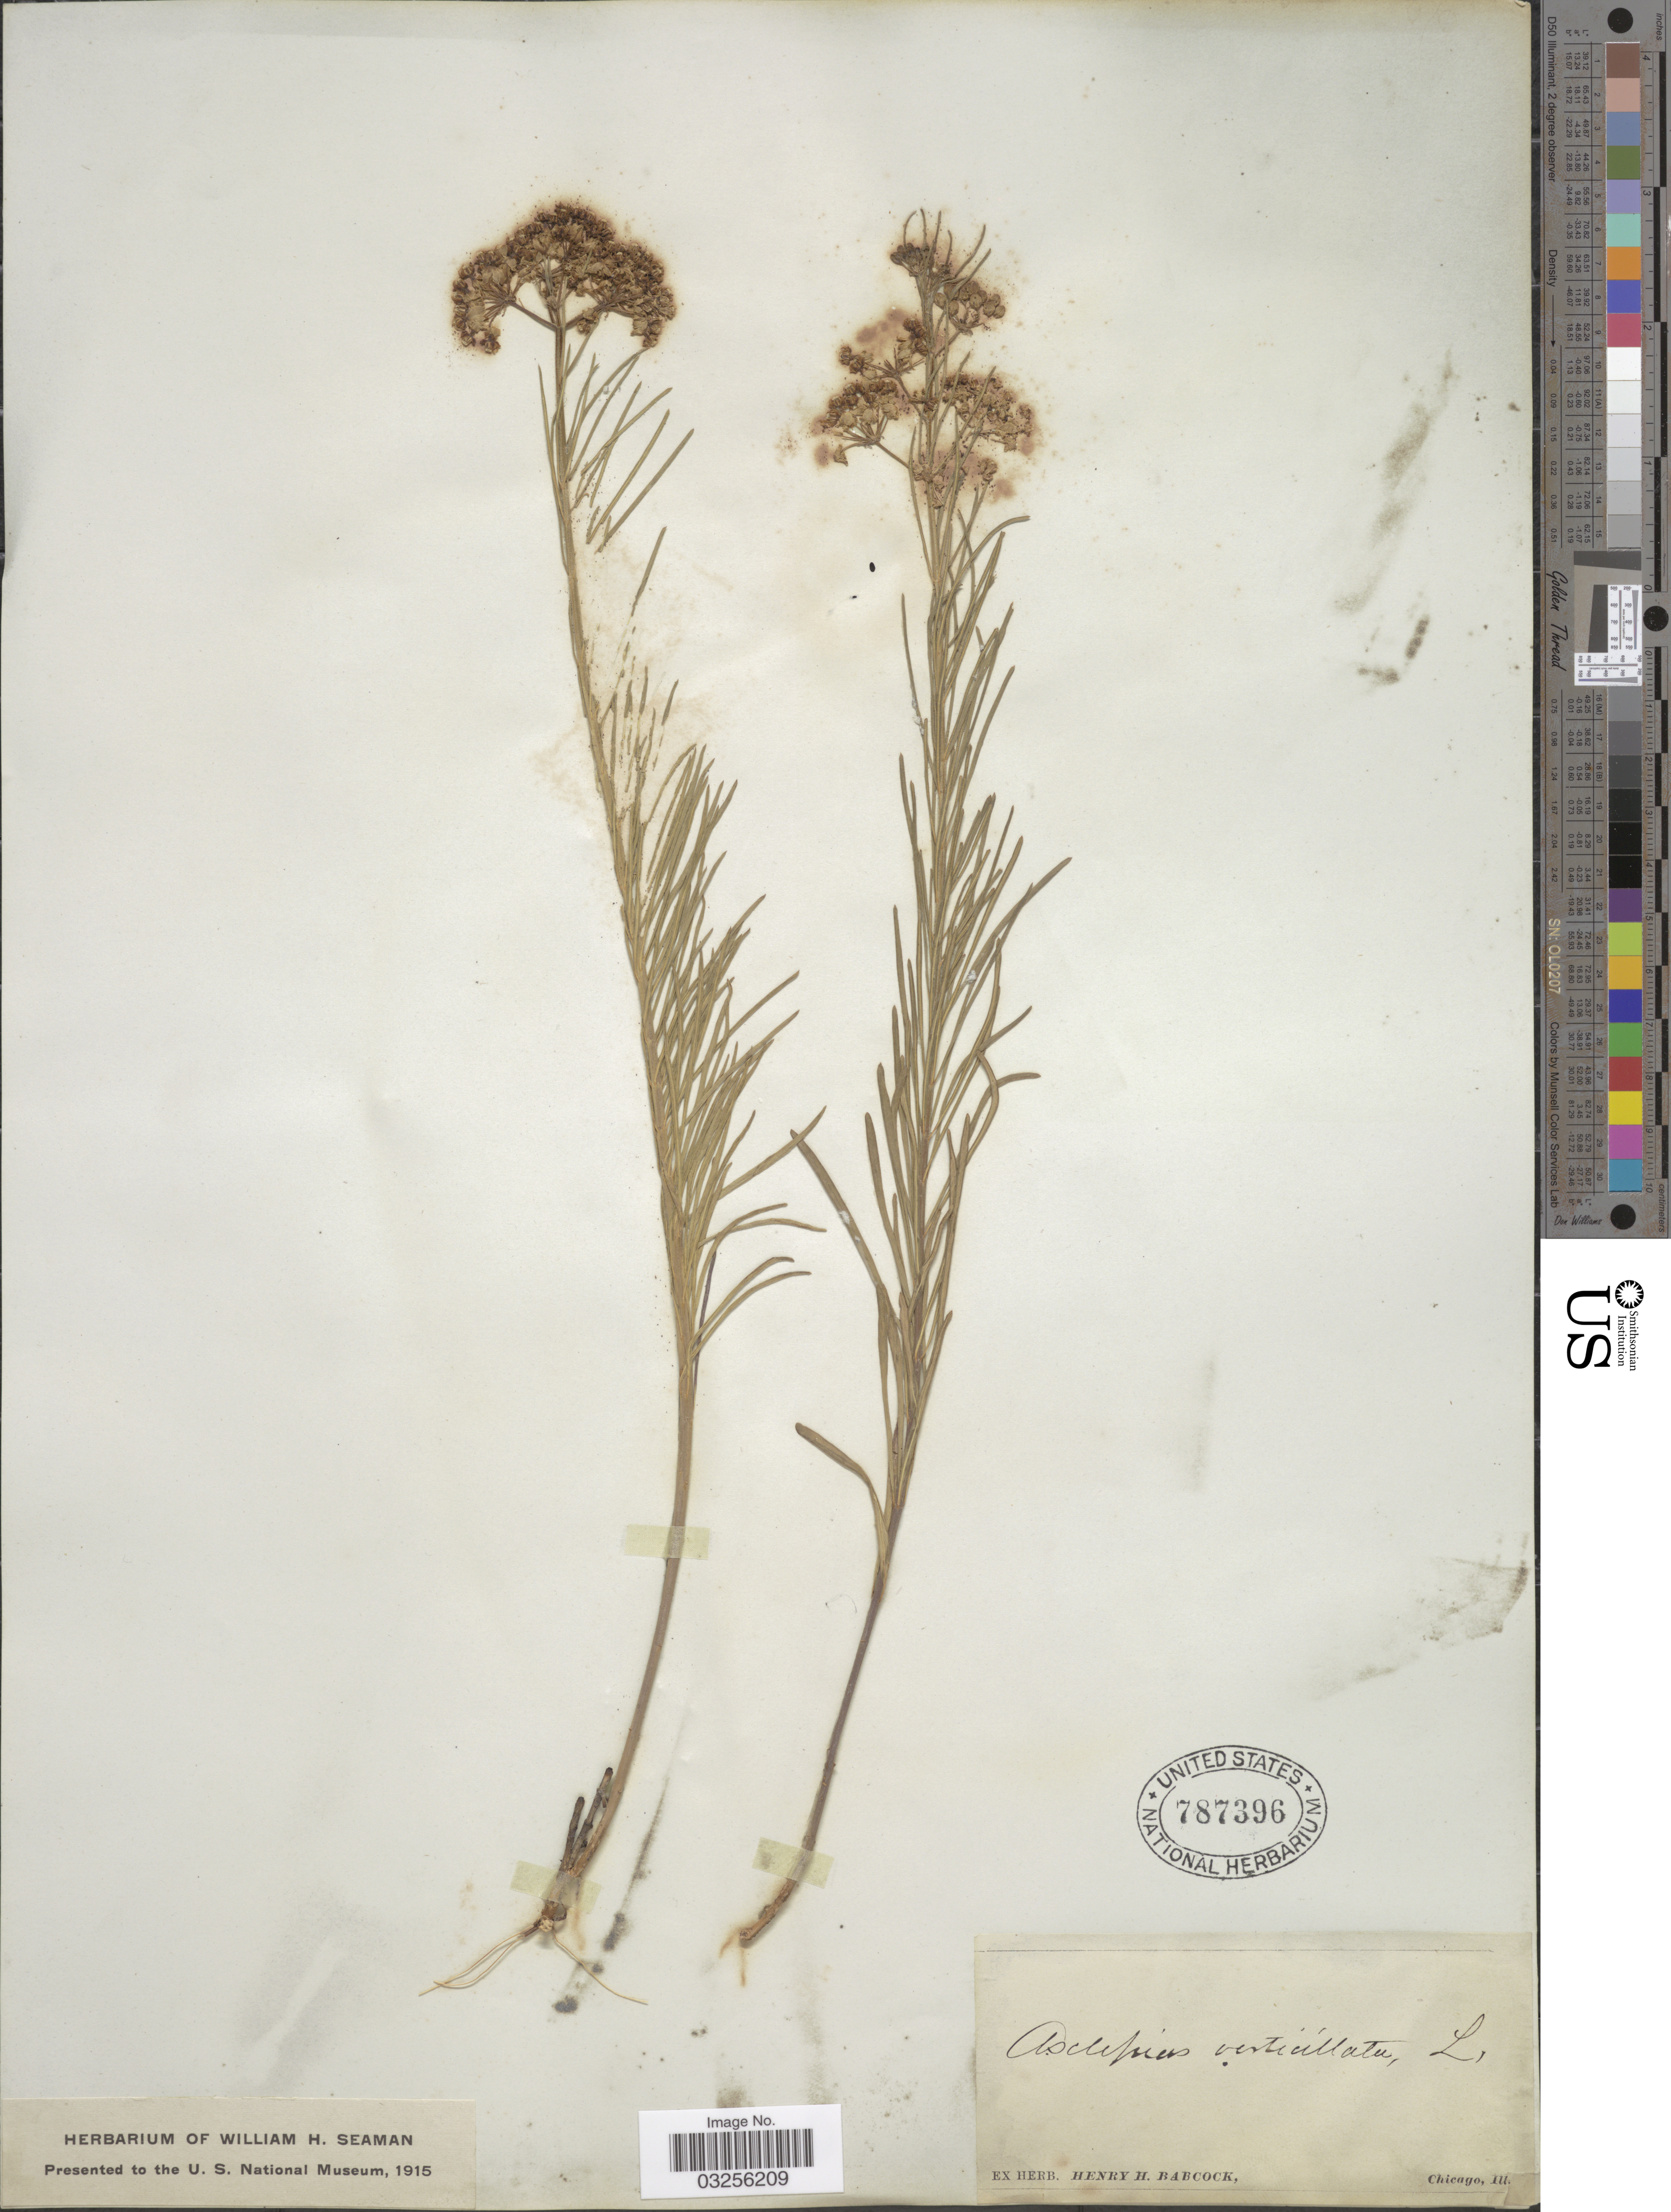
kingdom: Plantae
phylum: Tracheophyta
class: Magnoliopsida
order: Gentianales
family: Apocynaceae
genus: Asclepias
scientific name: Asclepias verticillata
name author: L.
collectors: ex herb. Henry Homes Babcock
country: United States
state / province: Illinois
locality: Chicago.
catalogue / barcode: US 787396